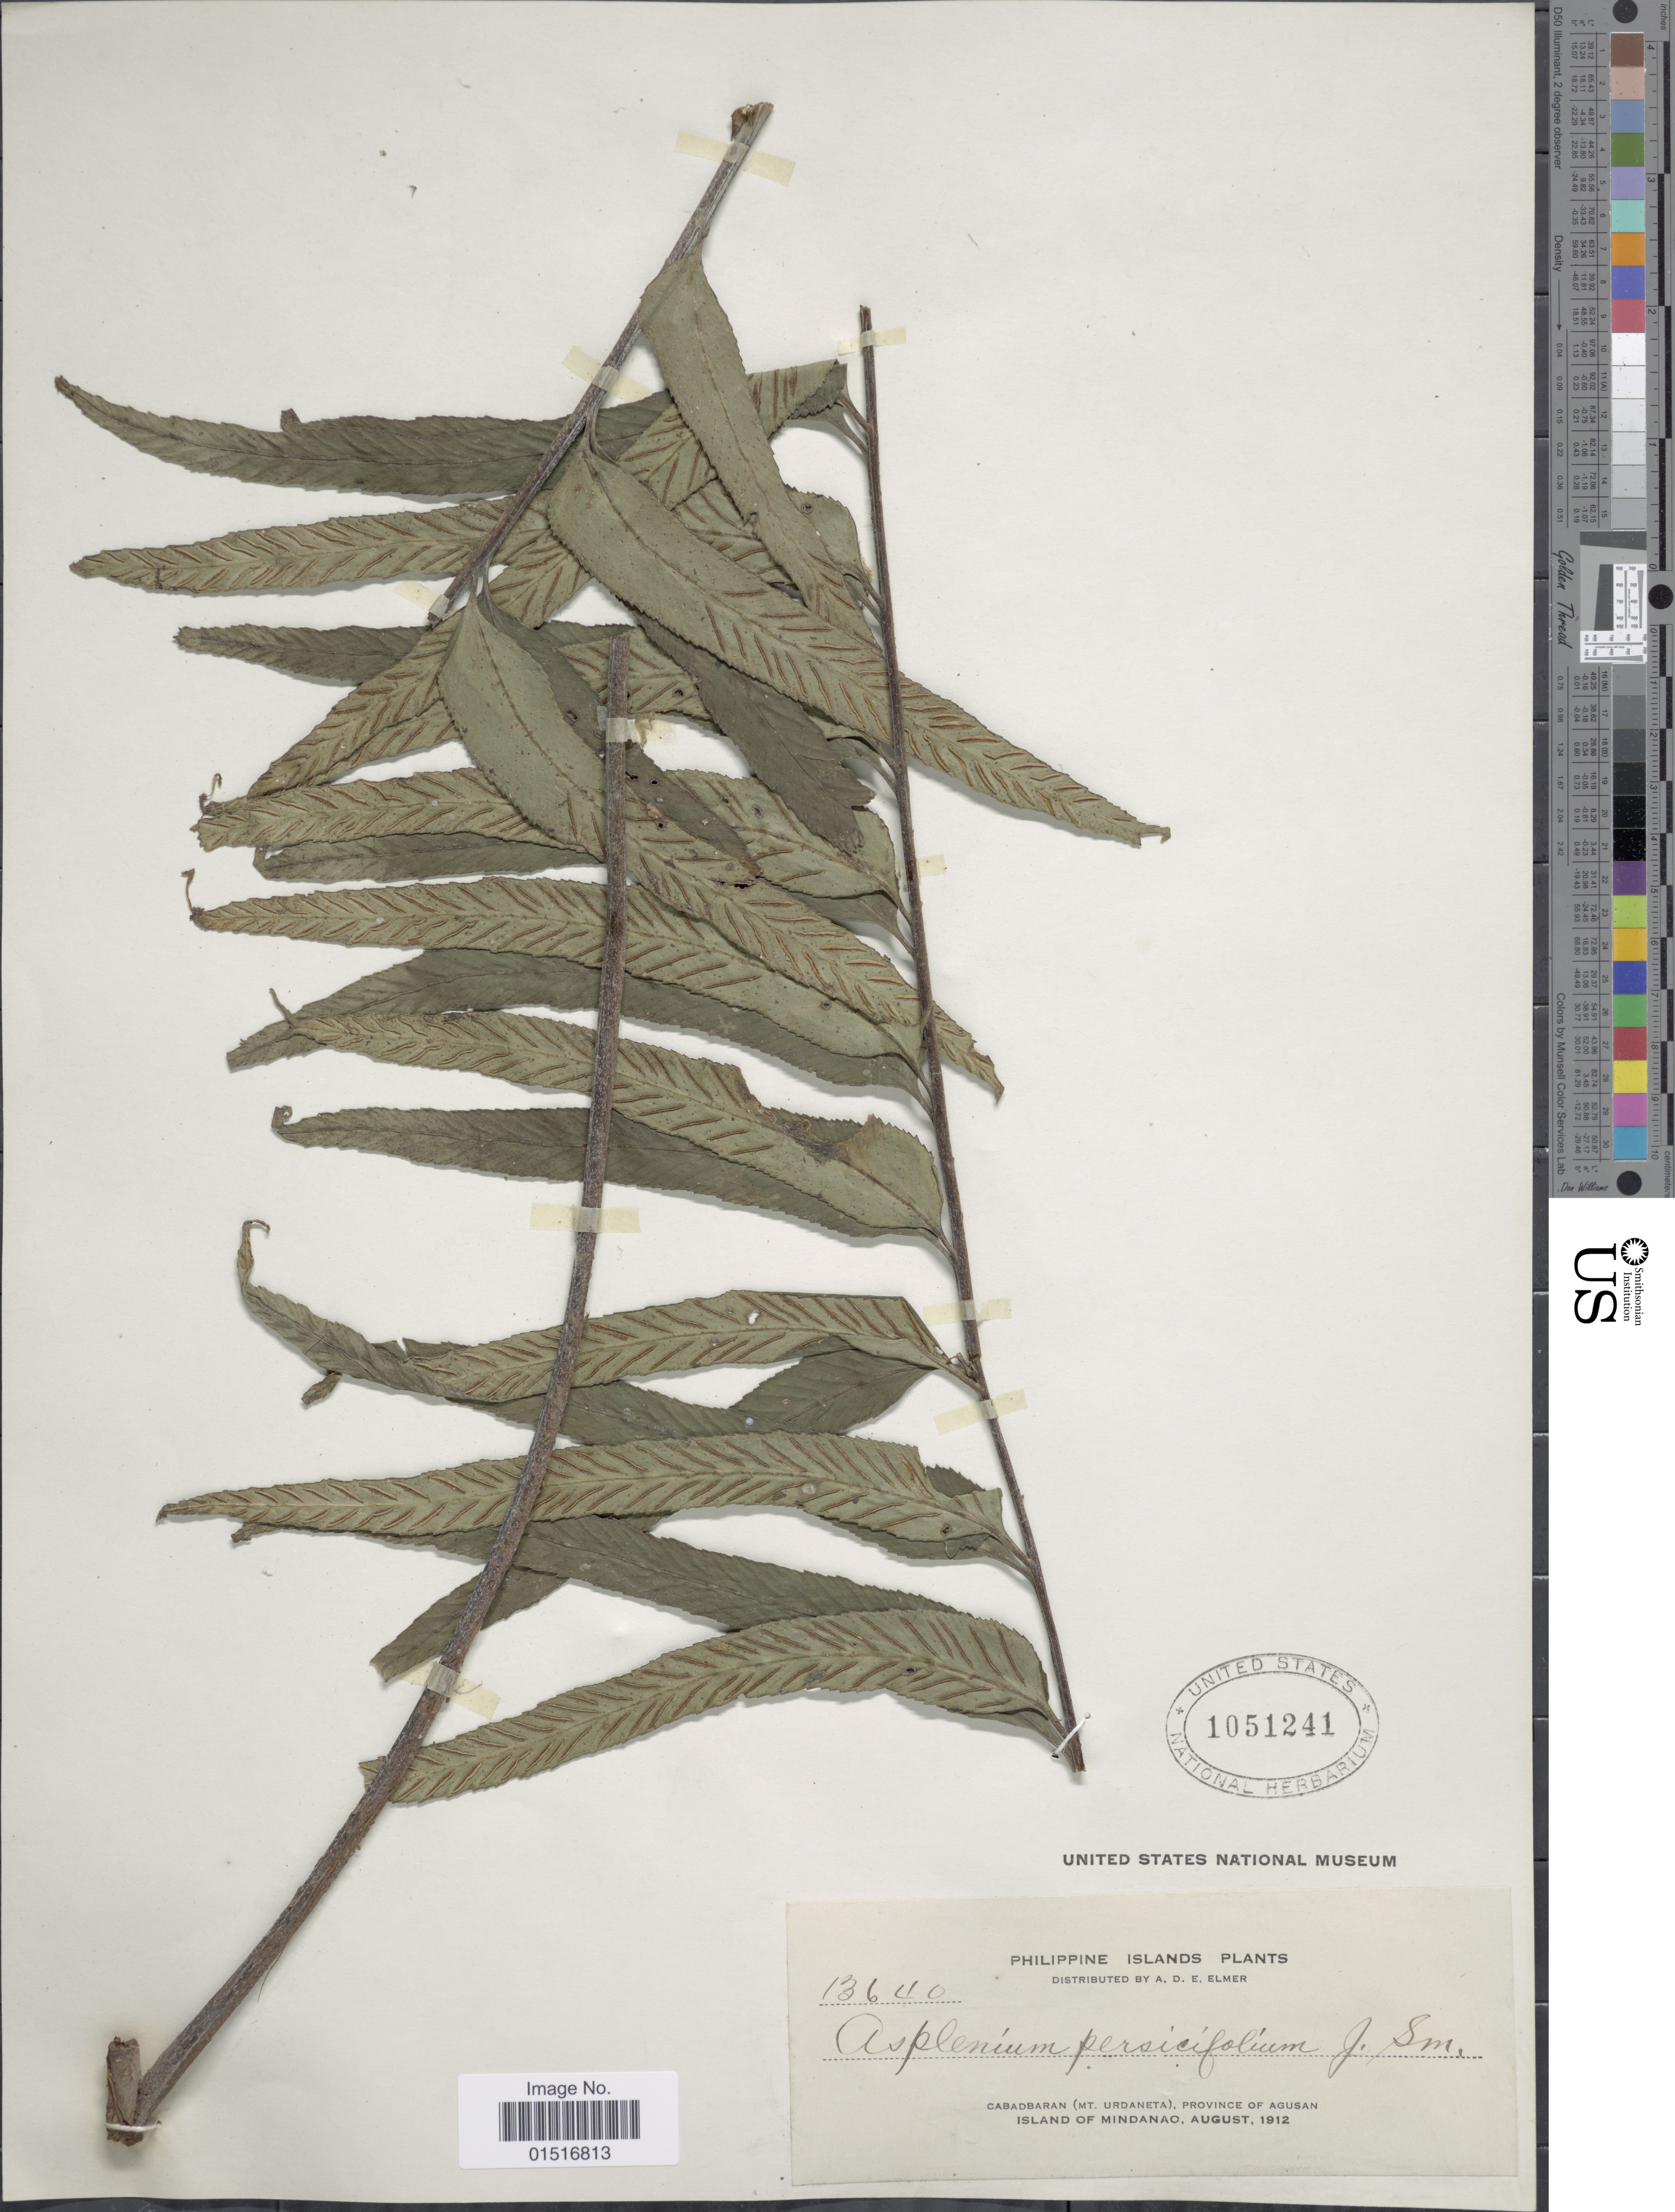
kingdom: Plantae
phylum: Tracheophyta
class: Polypodiopsida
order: Polypodiales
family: Aspleniaceae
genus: Asplenium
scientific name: Asplenium persicifolium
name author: J. Sm. ex Mett.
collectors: A. D. E. Elmer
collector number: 13640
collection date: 1912-08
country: Philippines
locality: Cabadbaran (Mt. Urdaneta), Province of Agusan. Island of Mindanao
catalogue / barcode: US 1051241